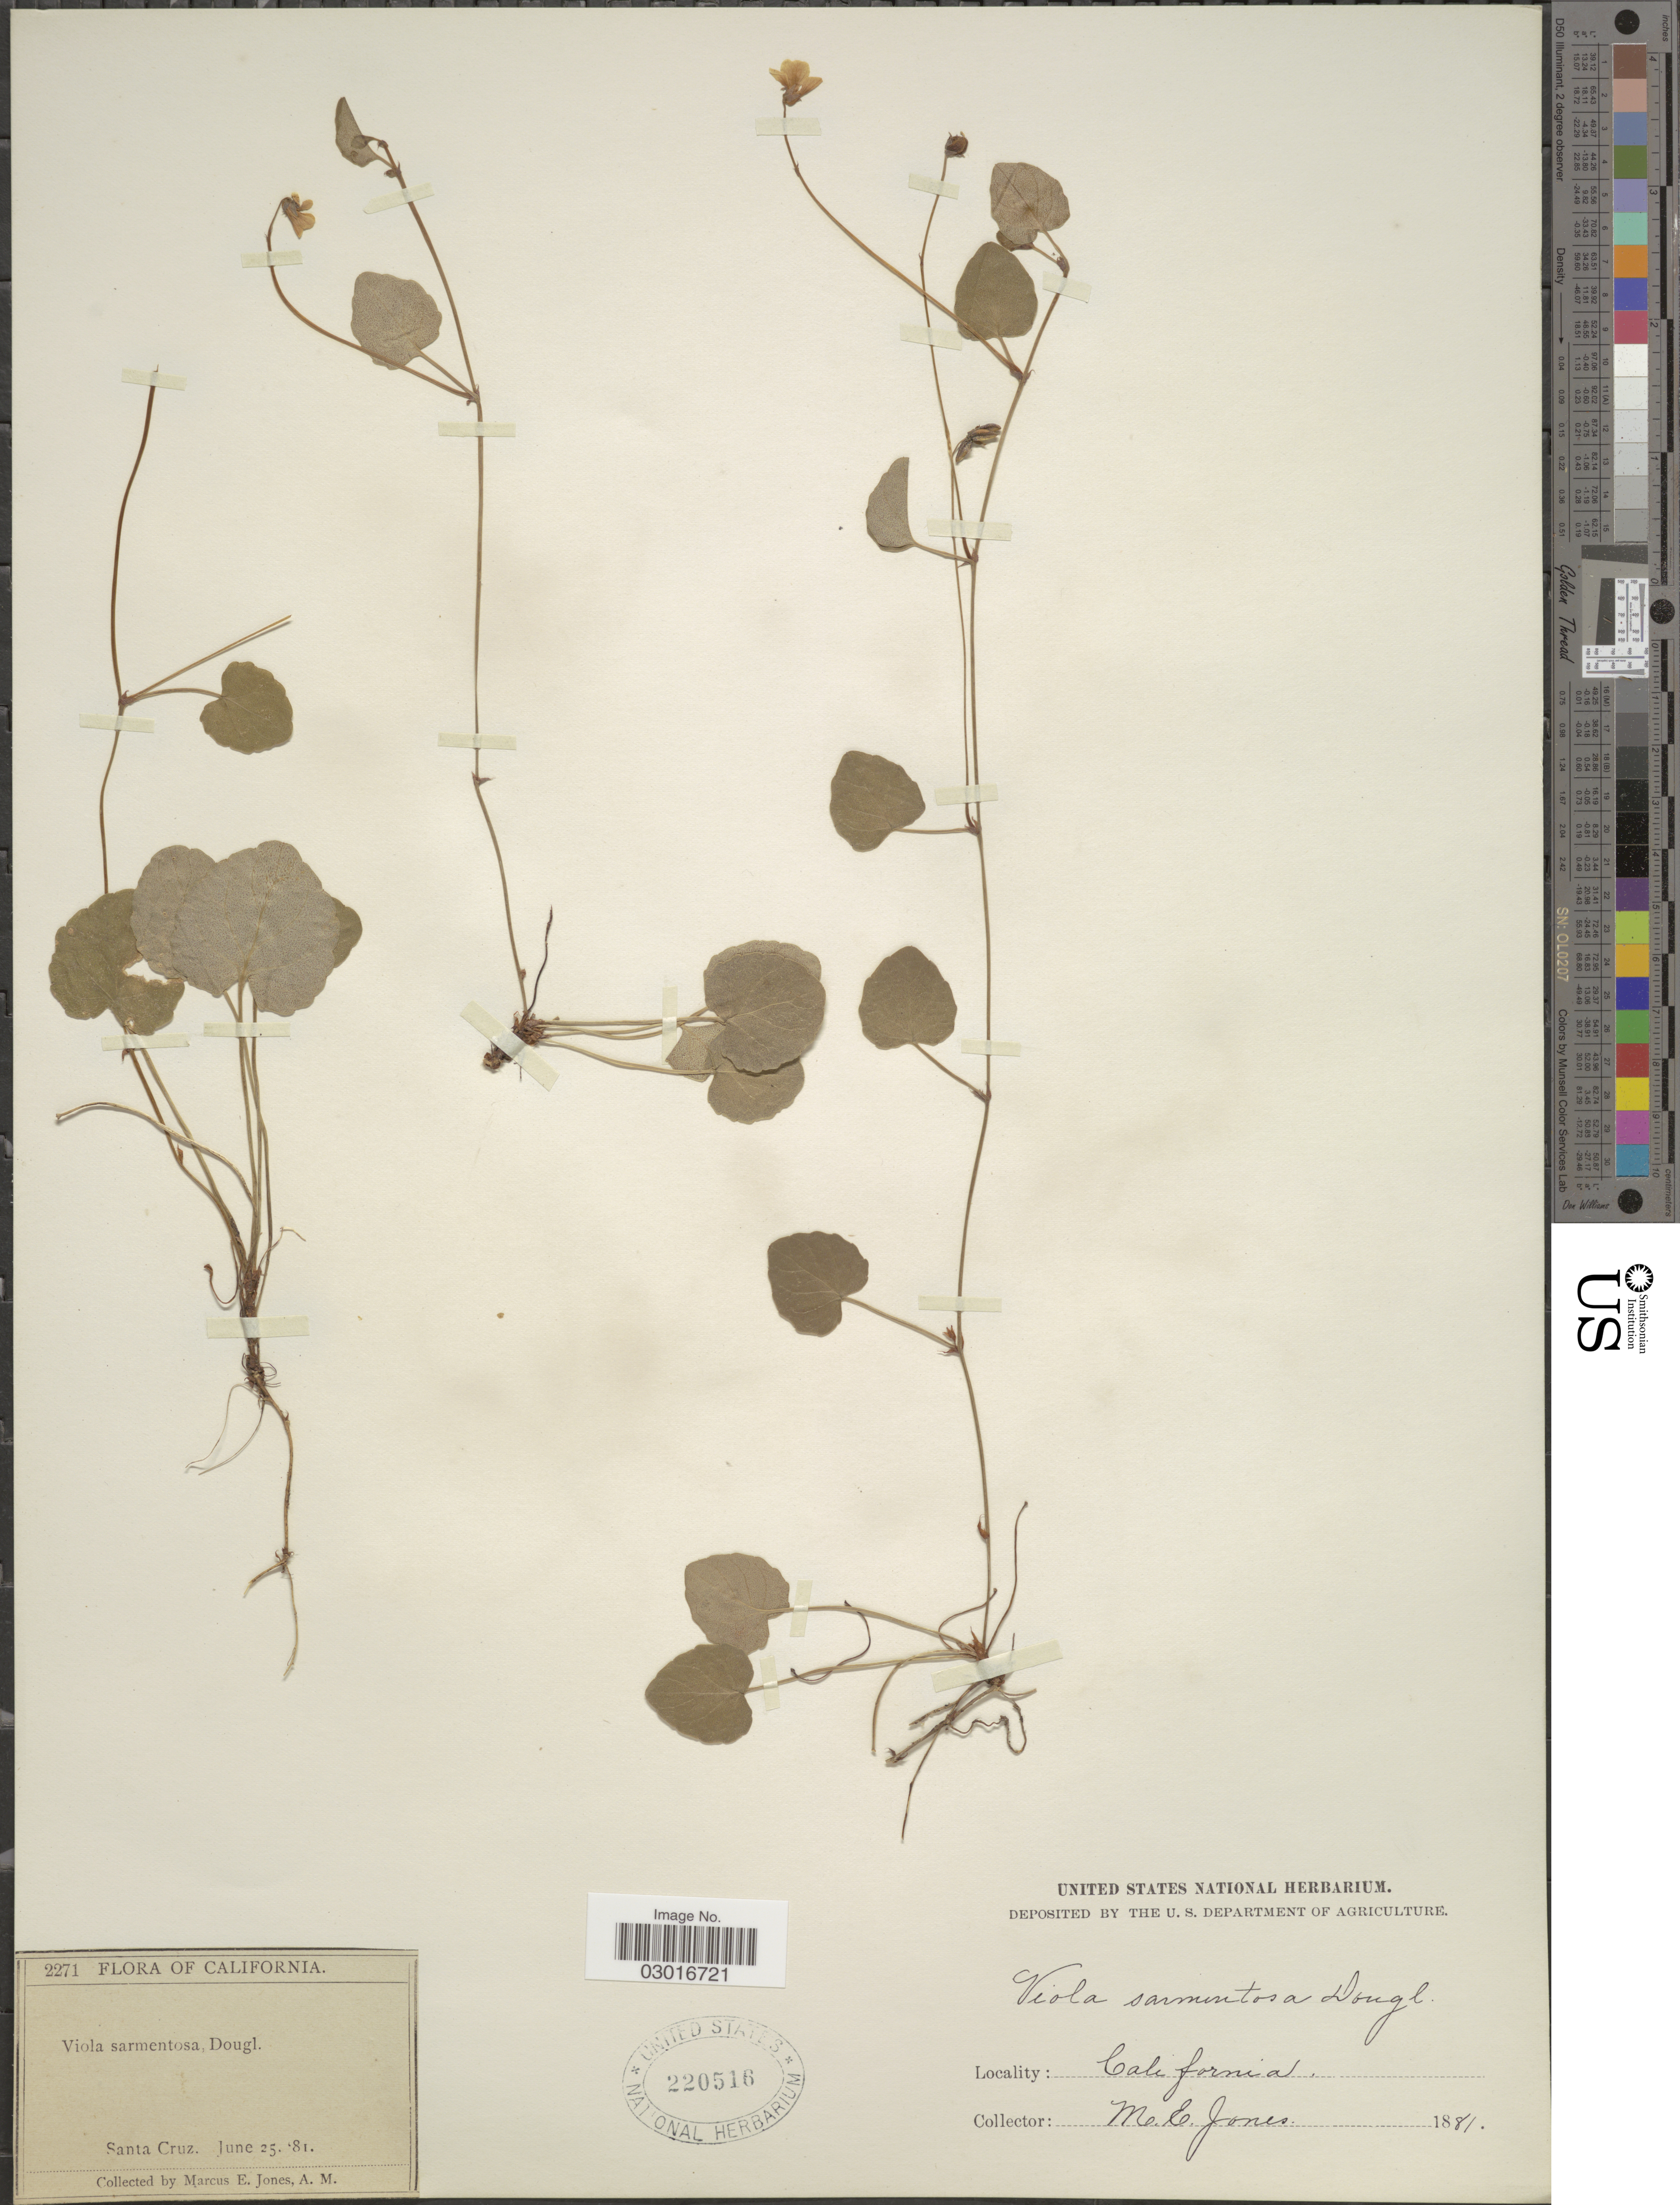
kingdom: Plantae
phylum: Tracheophyta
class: Magnoliopsida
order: Malpighiales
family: Violaceae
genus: Viola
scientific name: Viola sempervirens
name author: Greene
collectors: M. E. Jones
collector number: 2271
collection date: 1881-06-25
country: United States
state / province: California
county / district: Santa Cruz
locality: Santa Cruz.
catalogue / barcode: US 220516